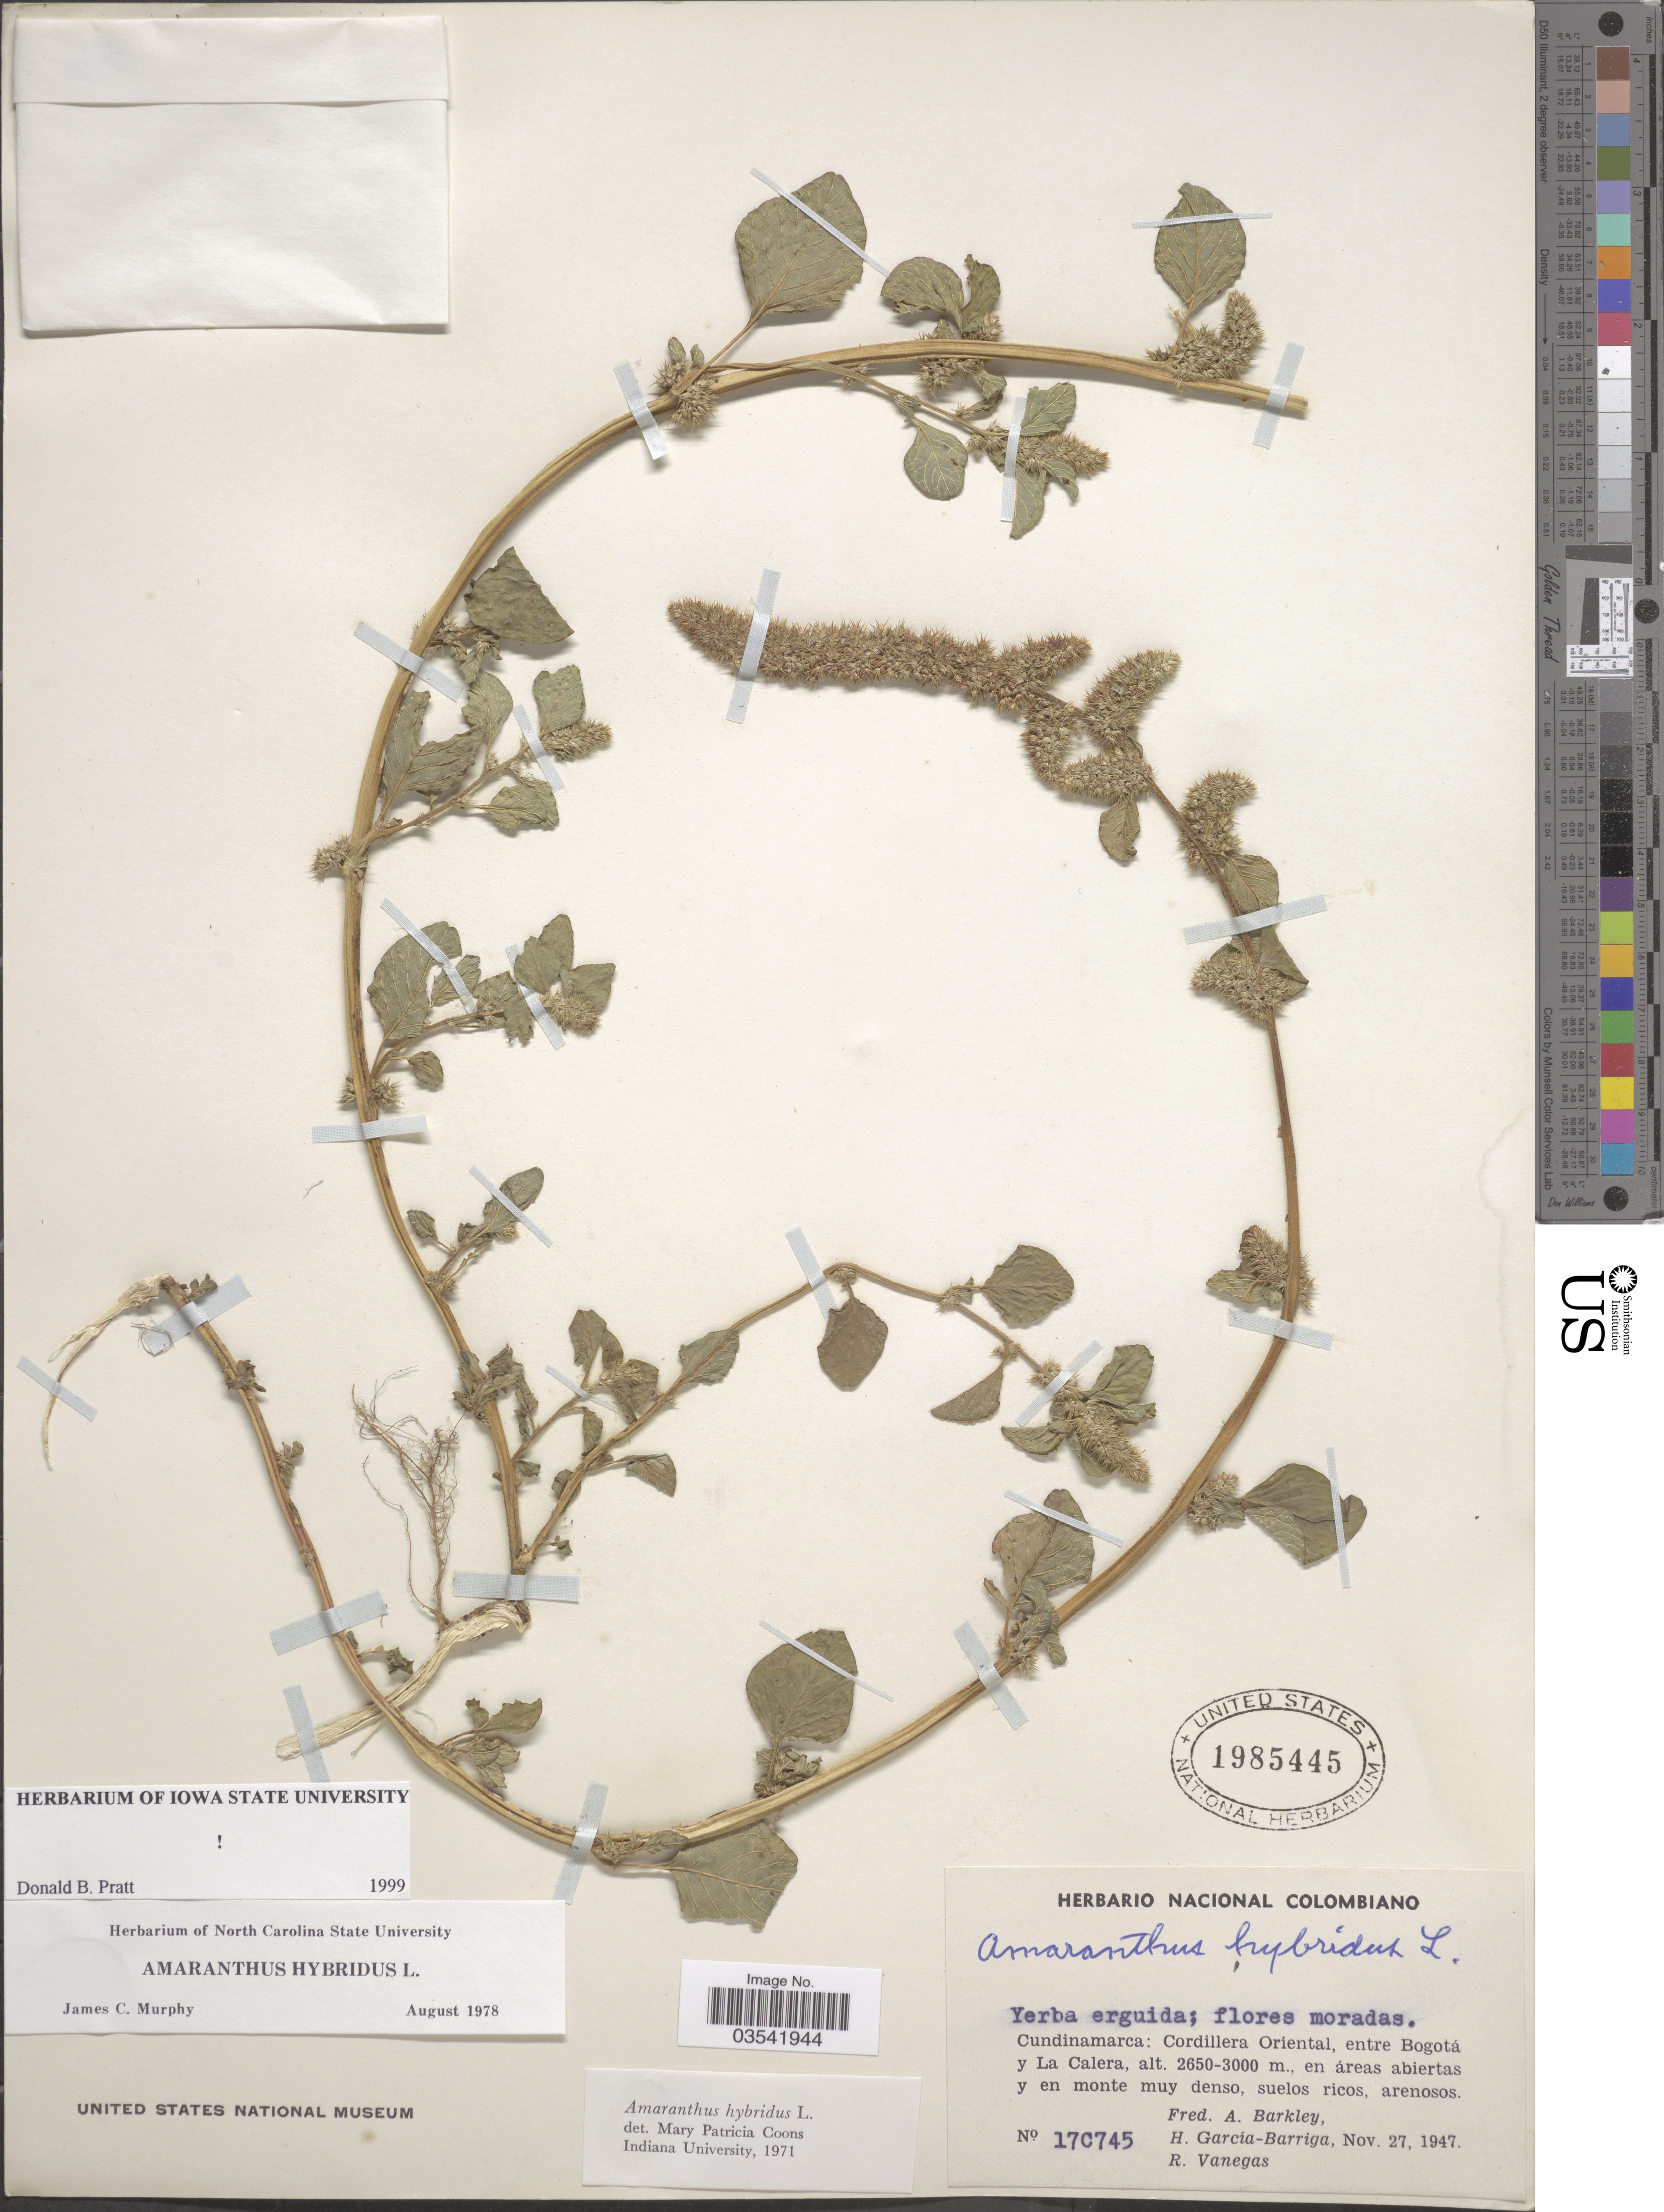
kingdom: Plantae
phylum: Tracheophyta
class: Magnoliopsida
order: Caryophyllales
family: Amaranthaceae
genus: Amaranthus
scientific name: Amaranthus hybridus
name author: L.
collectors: F. A. Barkley, H. García Barriga & R. Vanegas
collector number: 17C745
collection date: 1947-11-27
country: Colombia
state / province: Cundinamarca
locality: Cordillera Oriental, entre Bogotá y La Calera.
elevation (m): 2650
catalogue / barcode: US 1985445